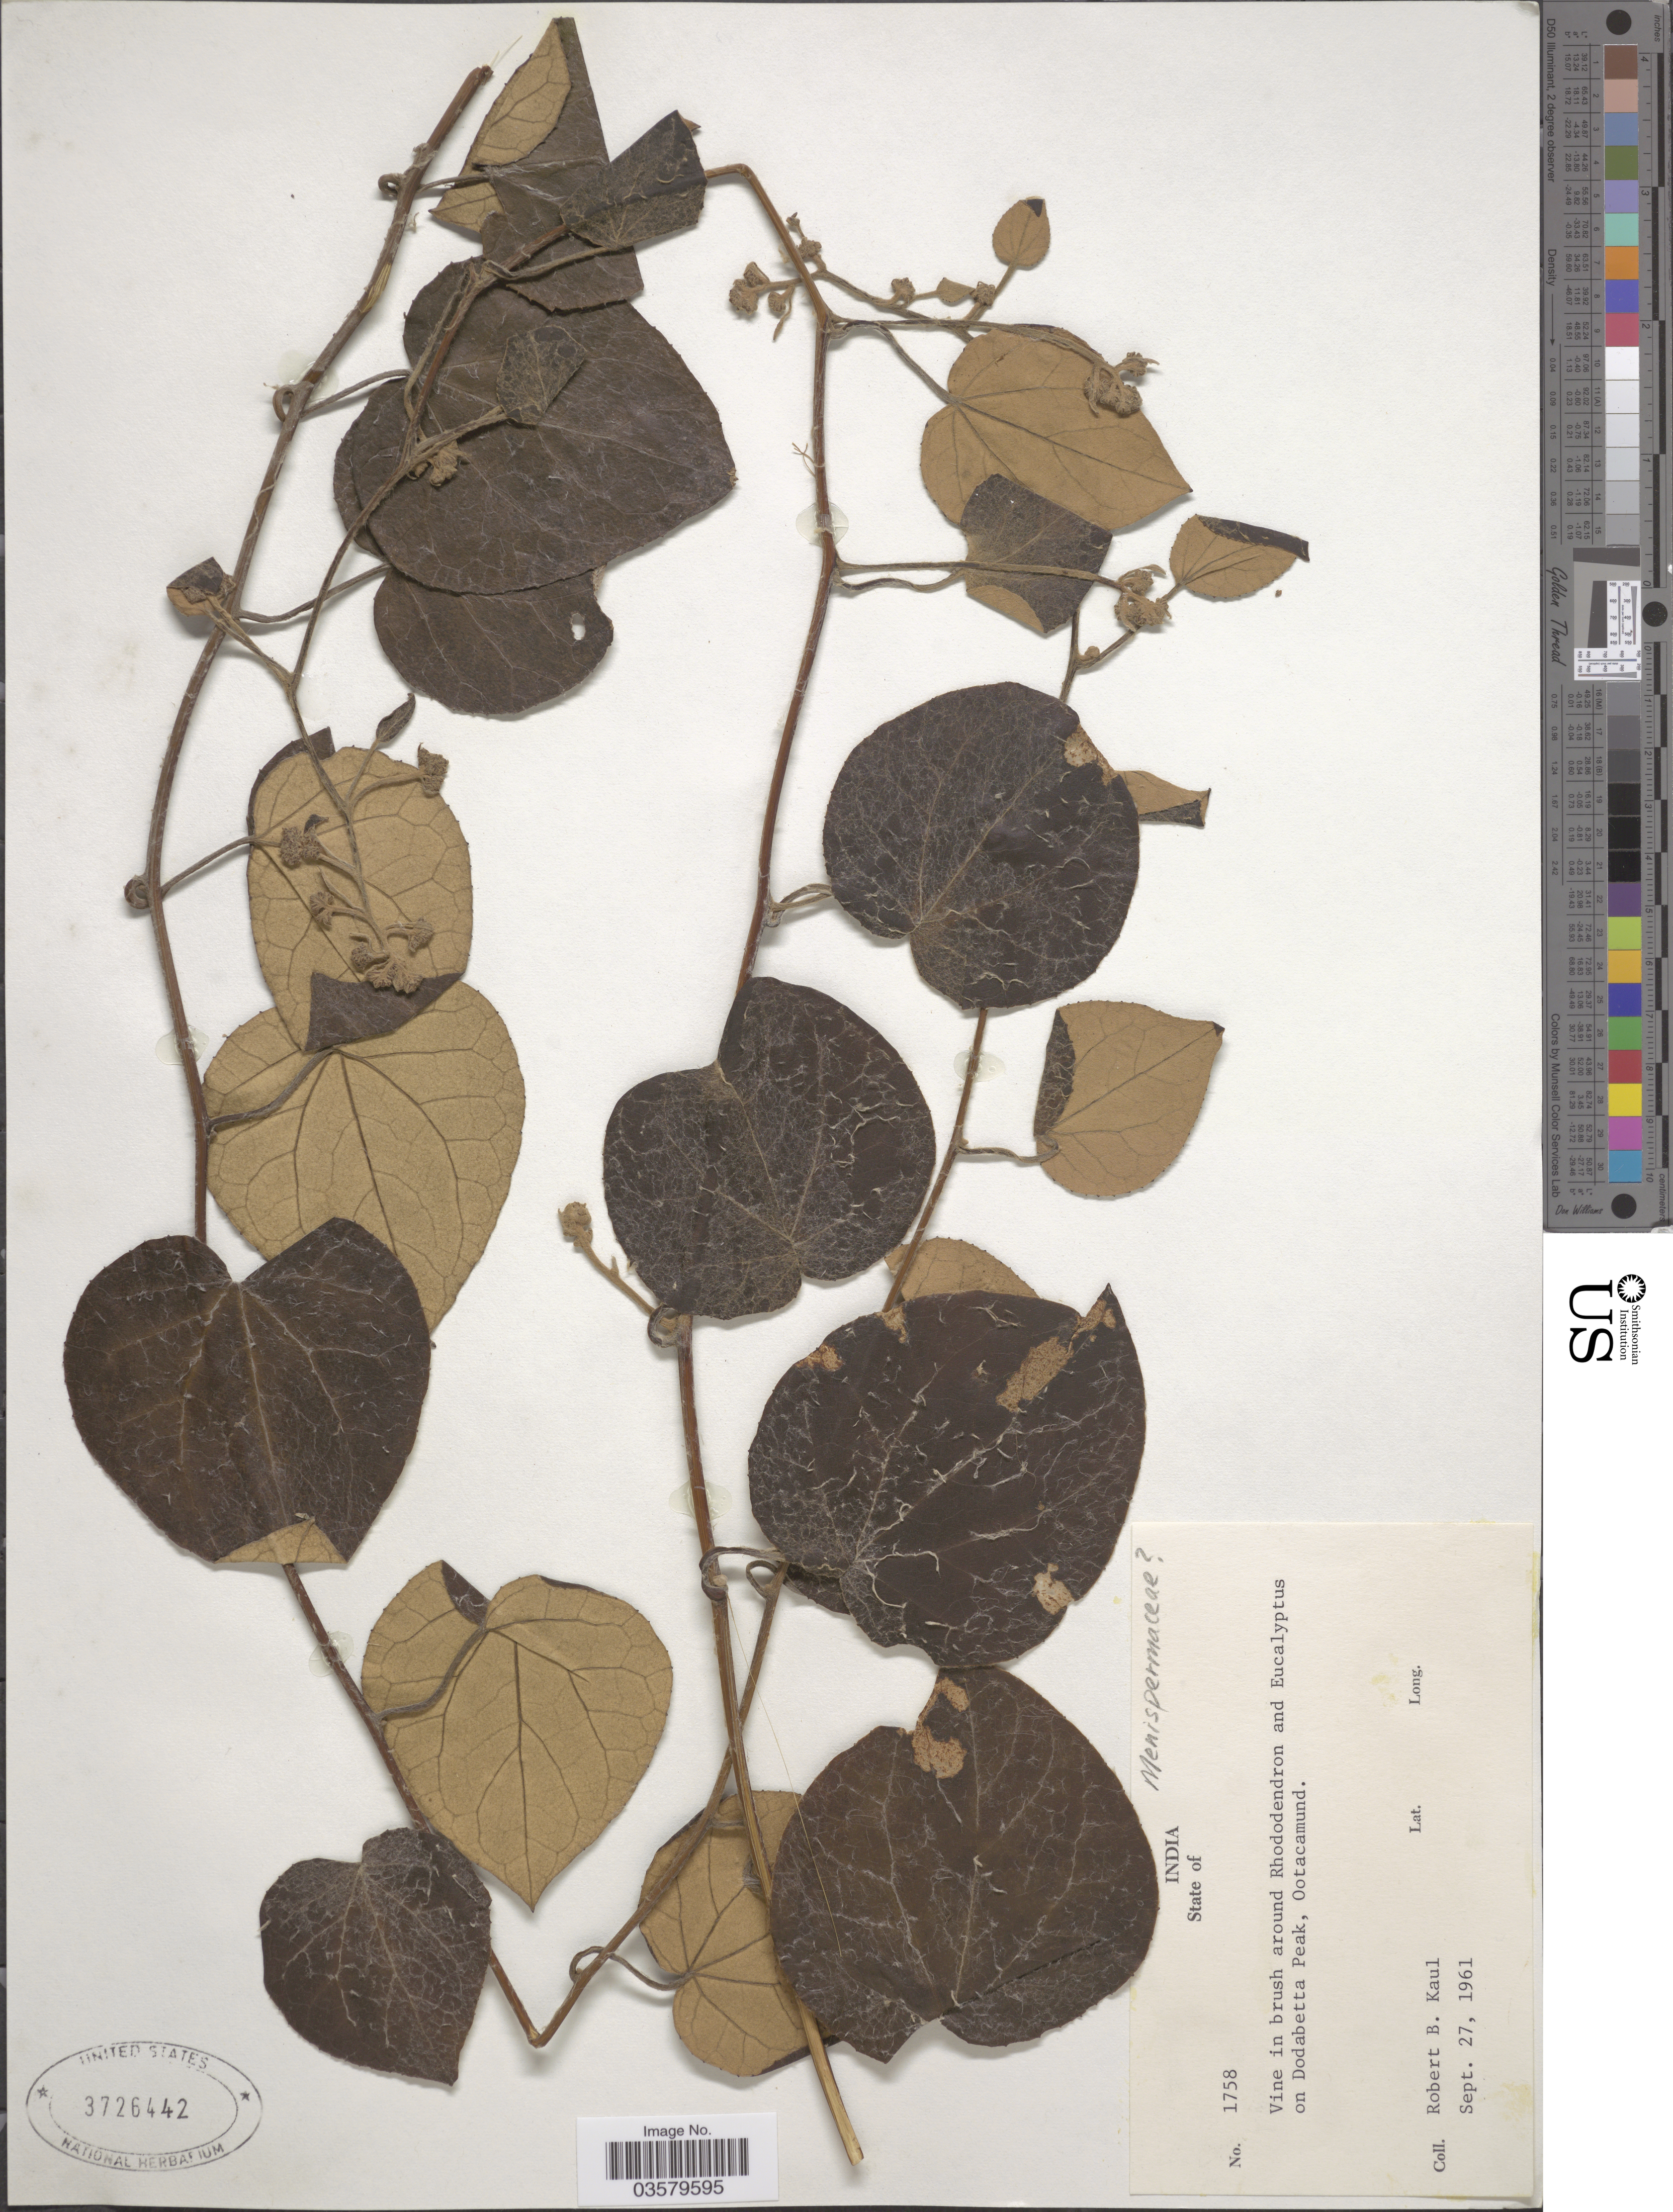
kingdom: Plantae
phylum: Tracheophyta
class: Magnoliopsida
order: Ranunculales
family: Menispermaceae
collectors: R. Kaul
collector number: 1758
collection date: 1961-09-27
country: India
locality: Dodabetta Peak, Ootacamund.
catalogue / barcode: US 3726442